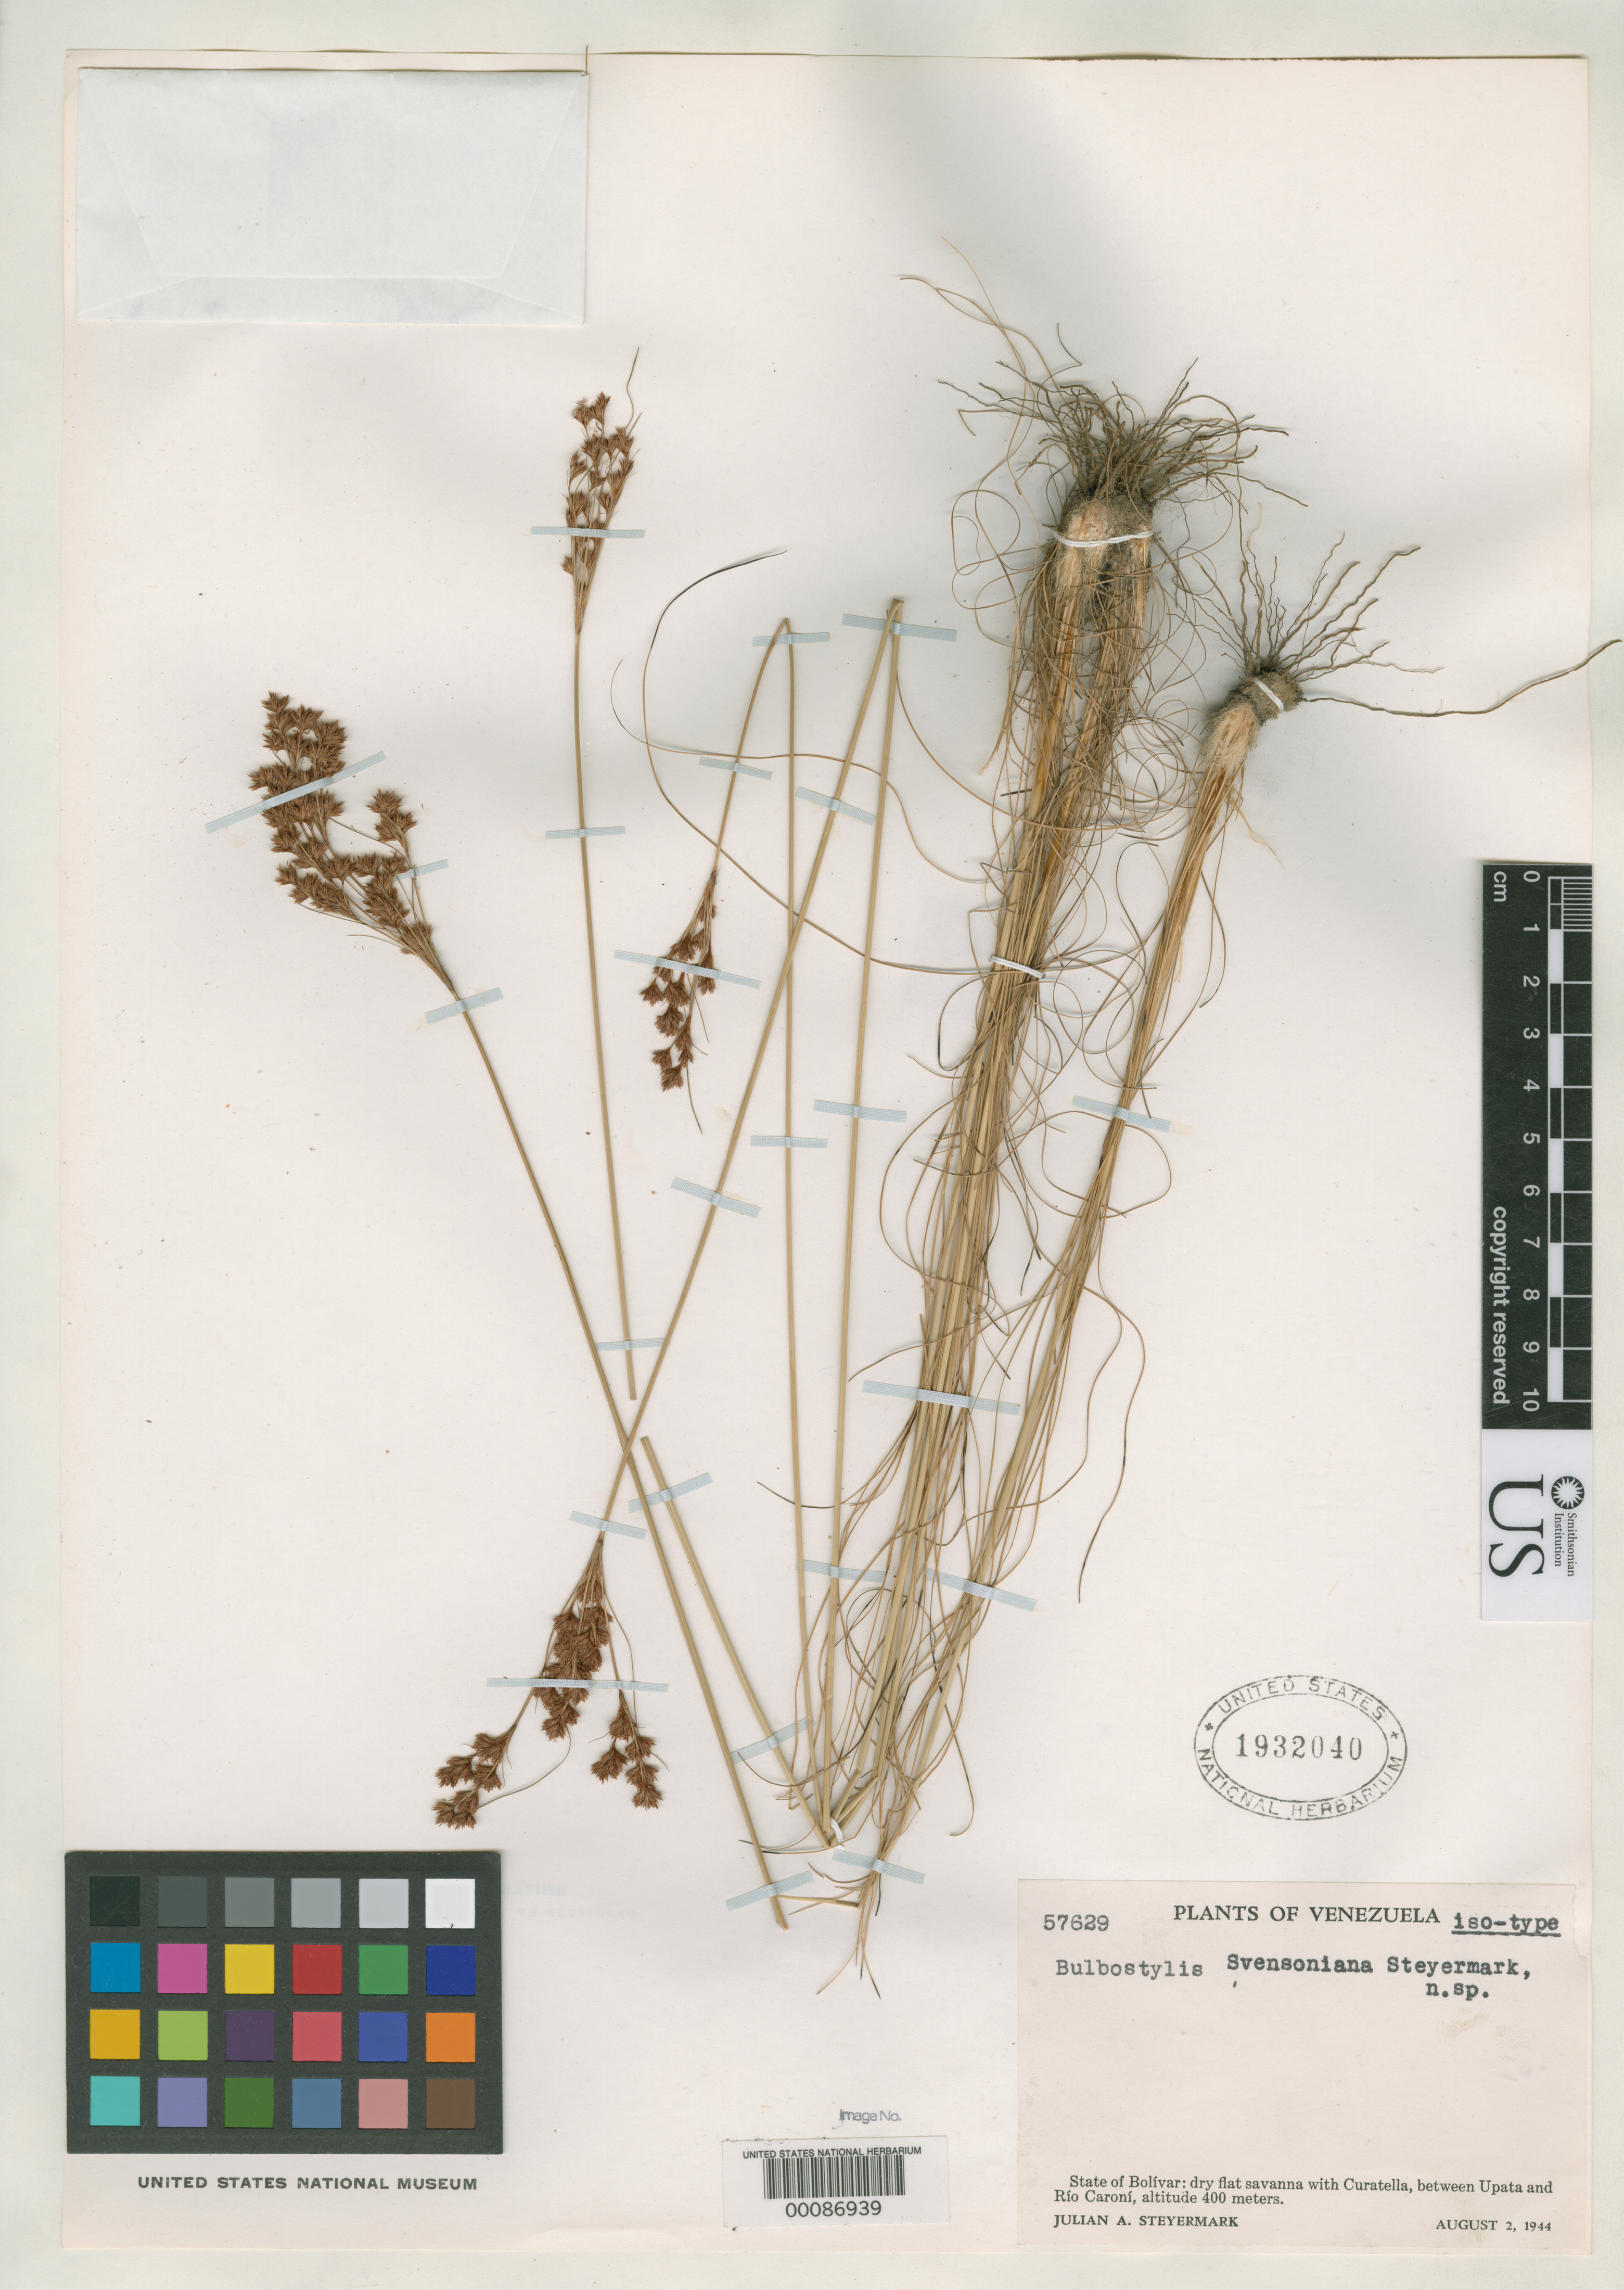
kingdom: Plantae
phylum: Tracheophyta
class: Liliopsida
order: Poales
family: Cyperaceae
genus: Bulbostylis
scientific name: Bulbostylis svensoniana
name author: Steyerm.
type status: Isotype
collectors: J. Steyermark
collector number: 57629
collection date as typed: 02 Aug 1944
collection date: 1944-08-02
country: Venezuela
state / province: Bolivar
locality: Between Upata and Rio Caroni.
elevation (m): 400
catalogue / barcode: US 1932040